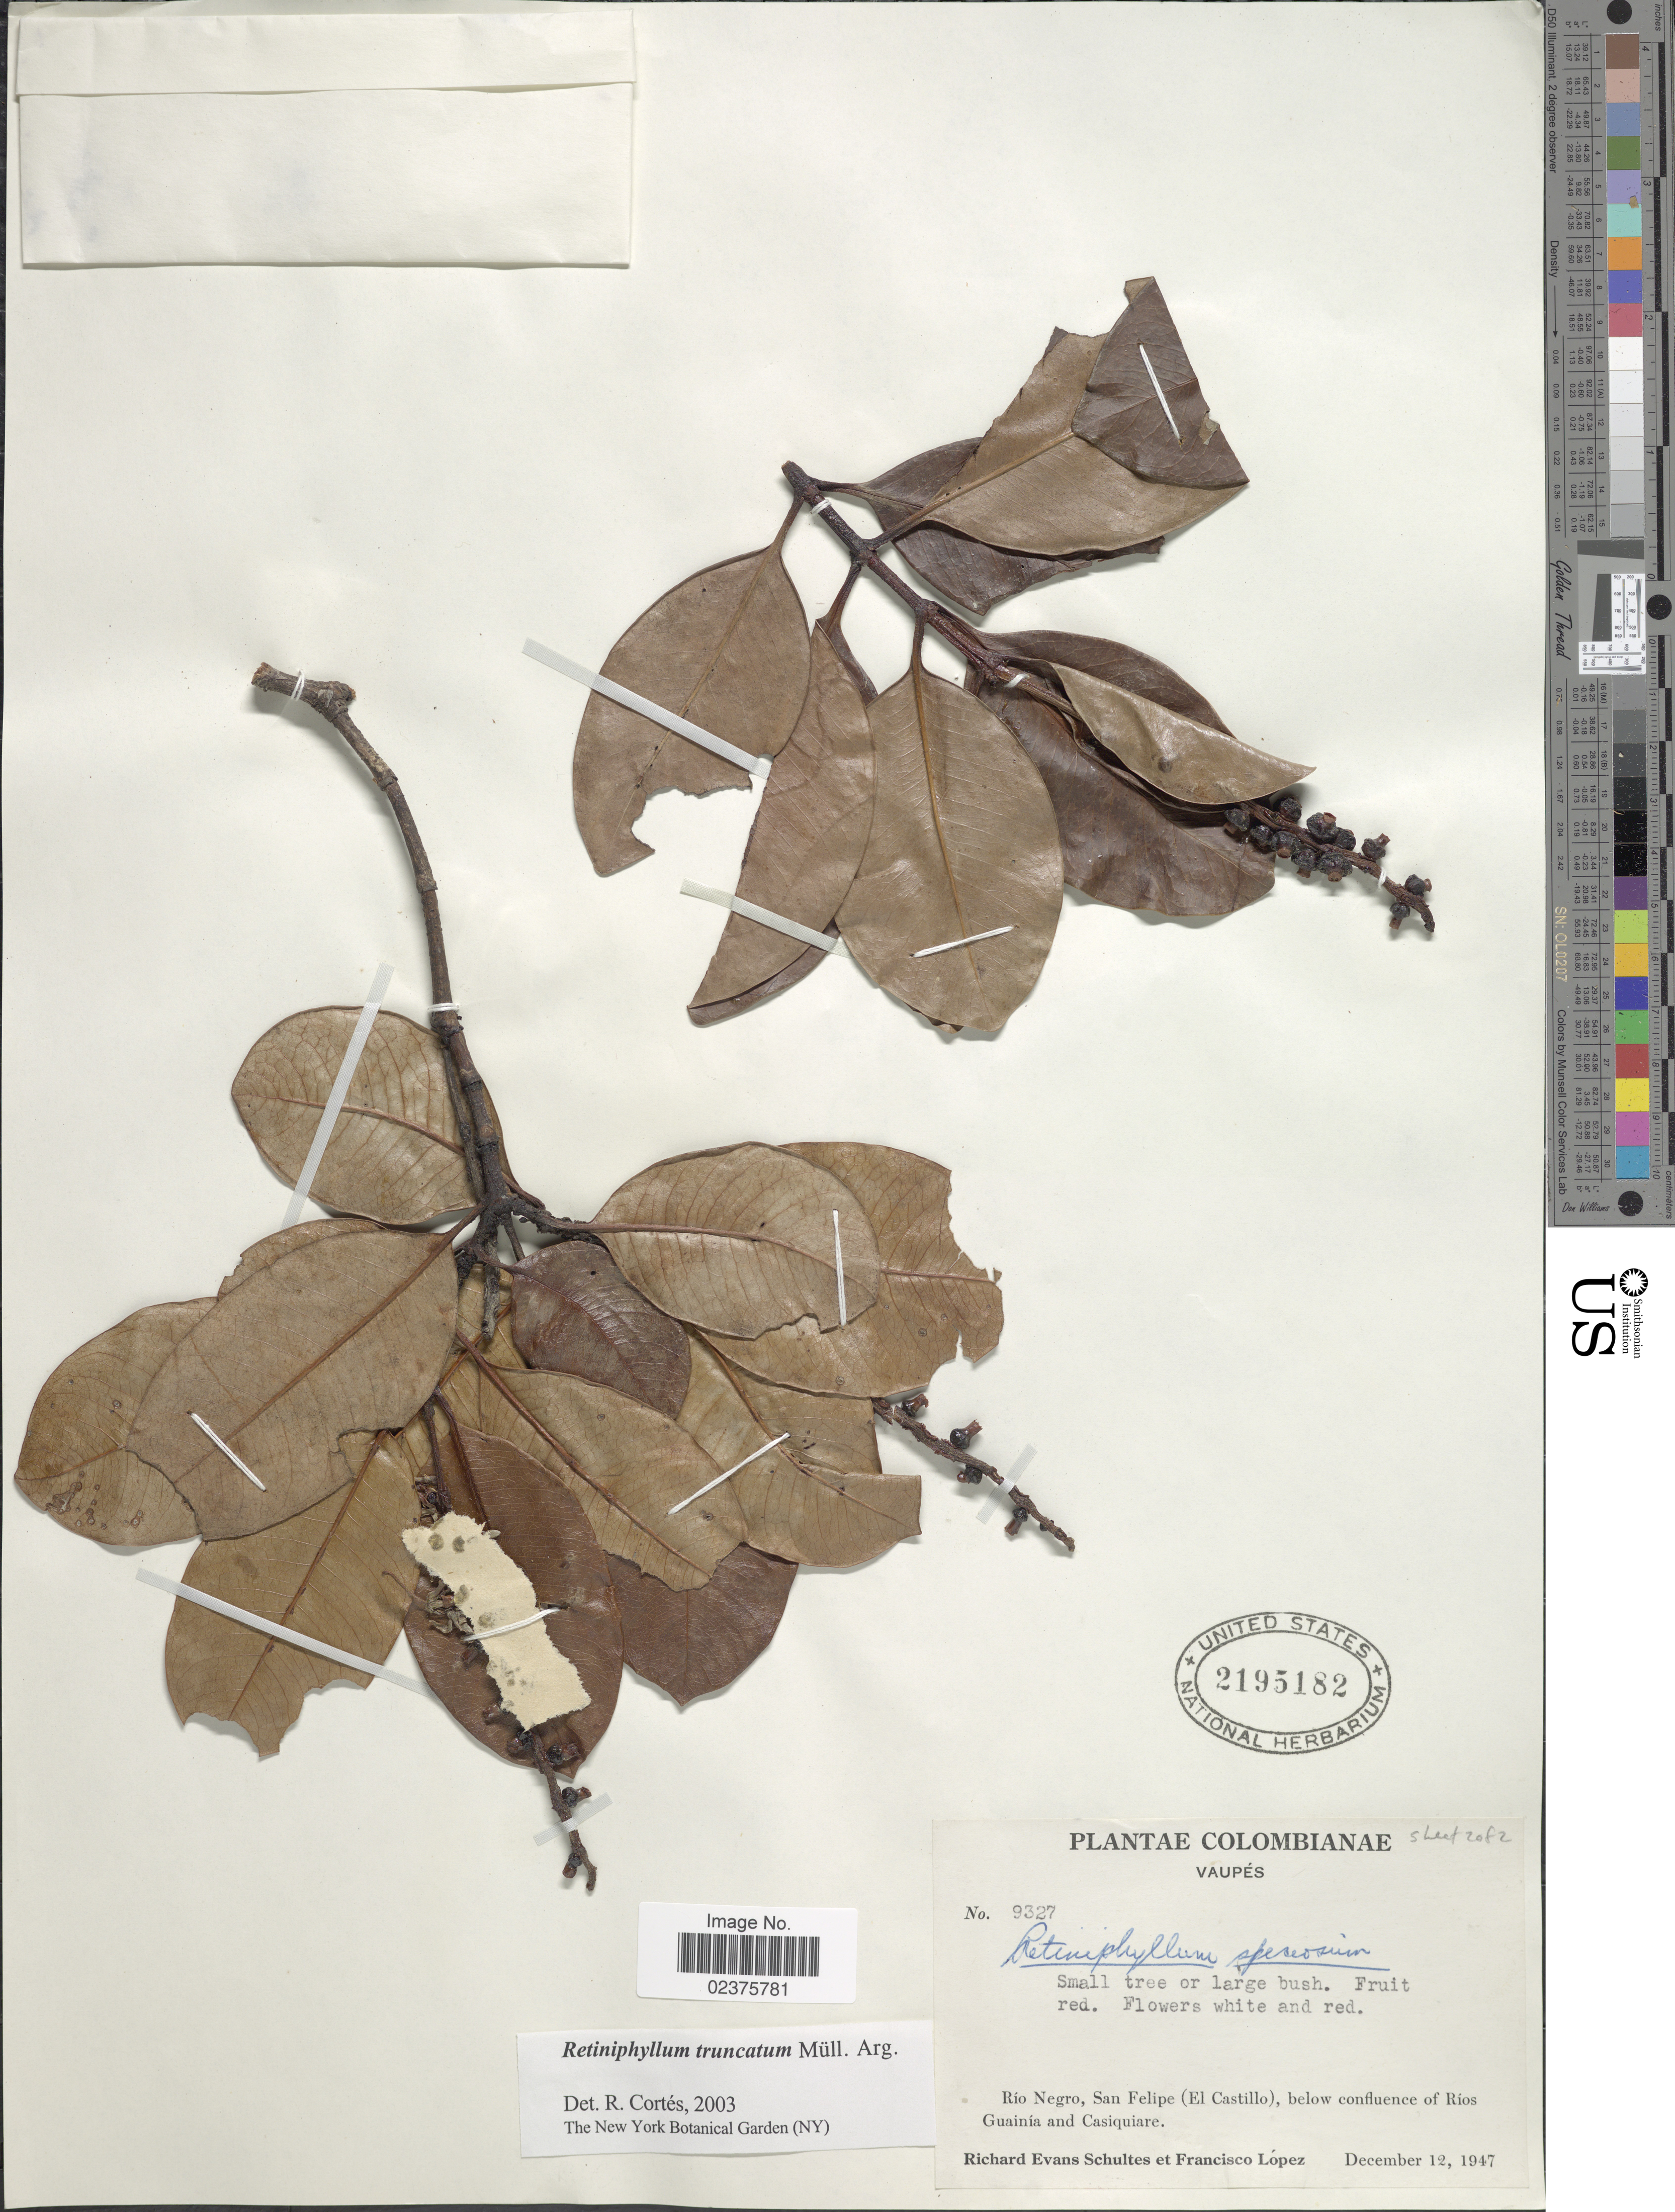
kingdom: Plantae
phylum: Tracheophyta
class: Magnoliopsida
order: Gentianales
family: Rubiaceae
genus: Retiniphyllum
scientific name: Retiniphyllum truncatum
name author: Müll. Arg.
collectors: R. E. Schultes & F. Lopéz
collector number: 9327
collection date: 1947-12-12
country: Colombia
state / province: Vaupés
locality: Rio Negro, San Felipe (El Castillo), below confluence of Rios Guainia and Casiquiare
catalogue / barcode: US 2195182